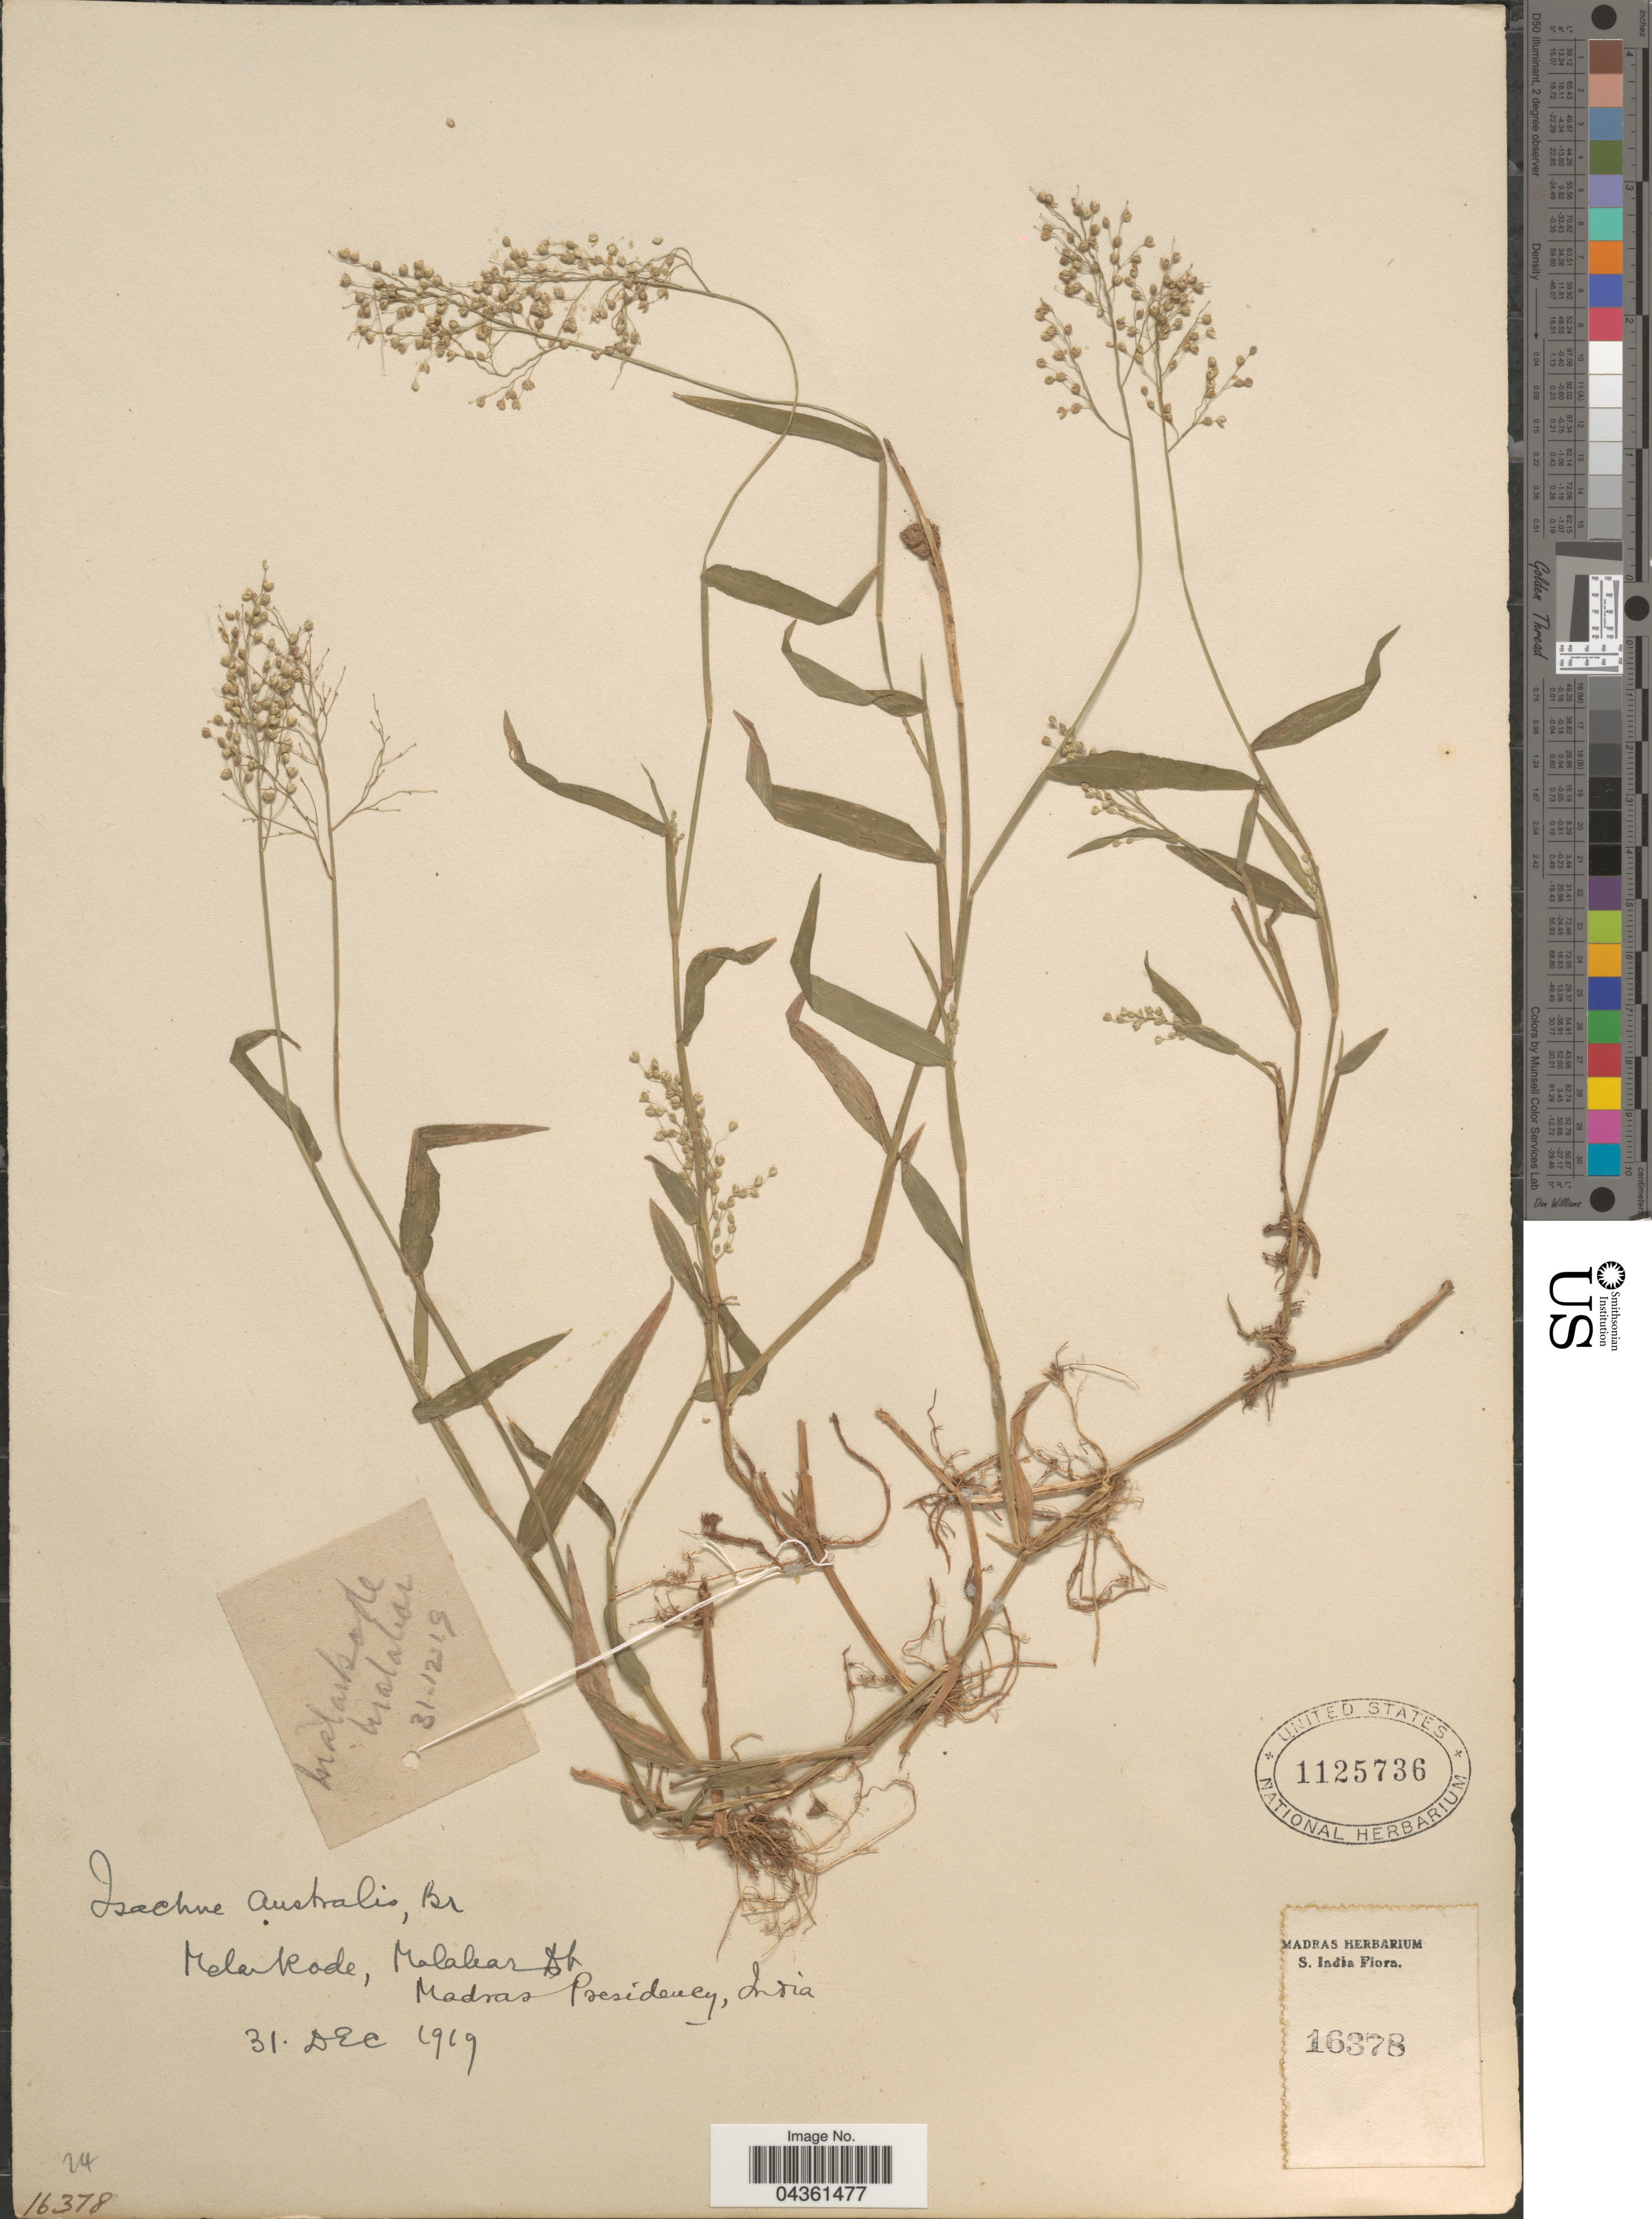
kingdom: Plantae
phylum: Tracheophyta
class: Liliopsida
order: Poales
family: Poaceae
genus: Isachne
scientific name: Isachne globosa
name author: (Thunb.) Kuntze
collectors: Ex herb. Madras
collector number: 16378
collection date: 1919-12-31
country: India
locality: Madras Presidency. S. India.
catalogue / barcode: US 1125736